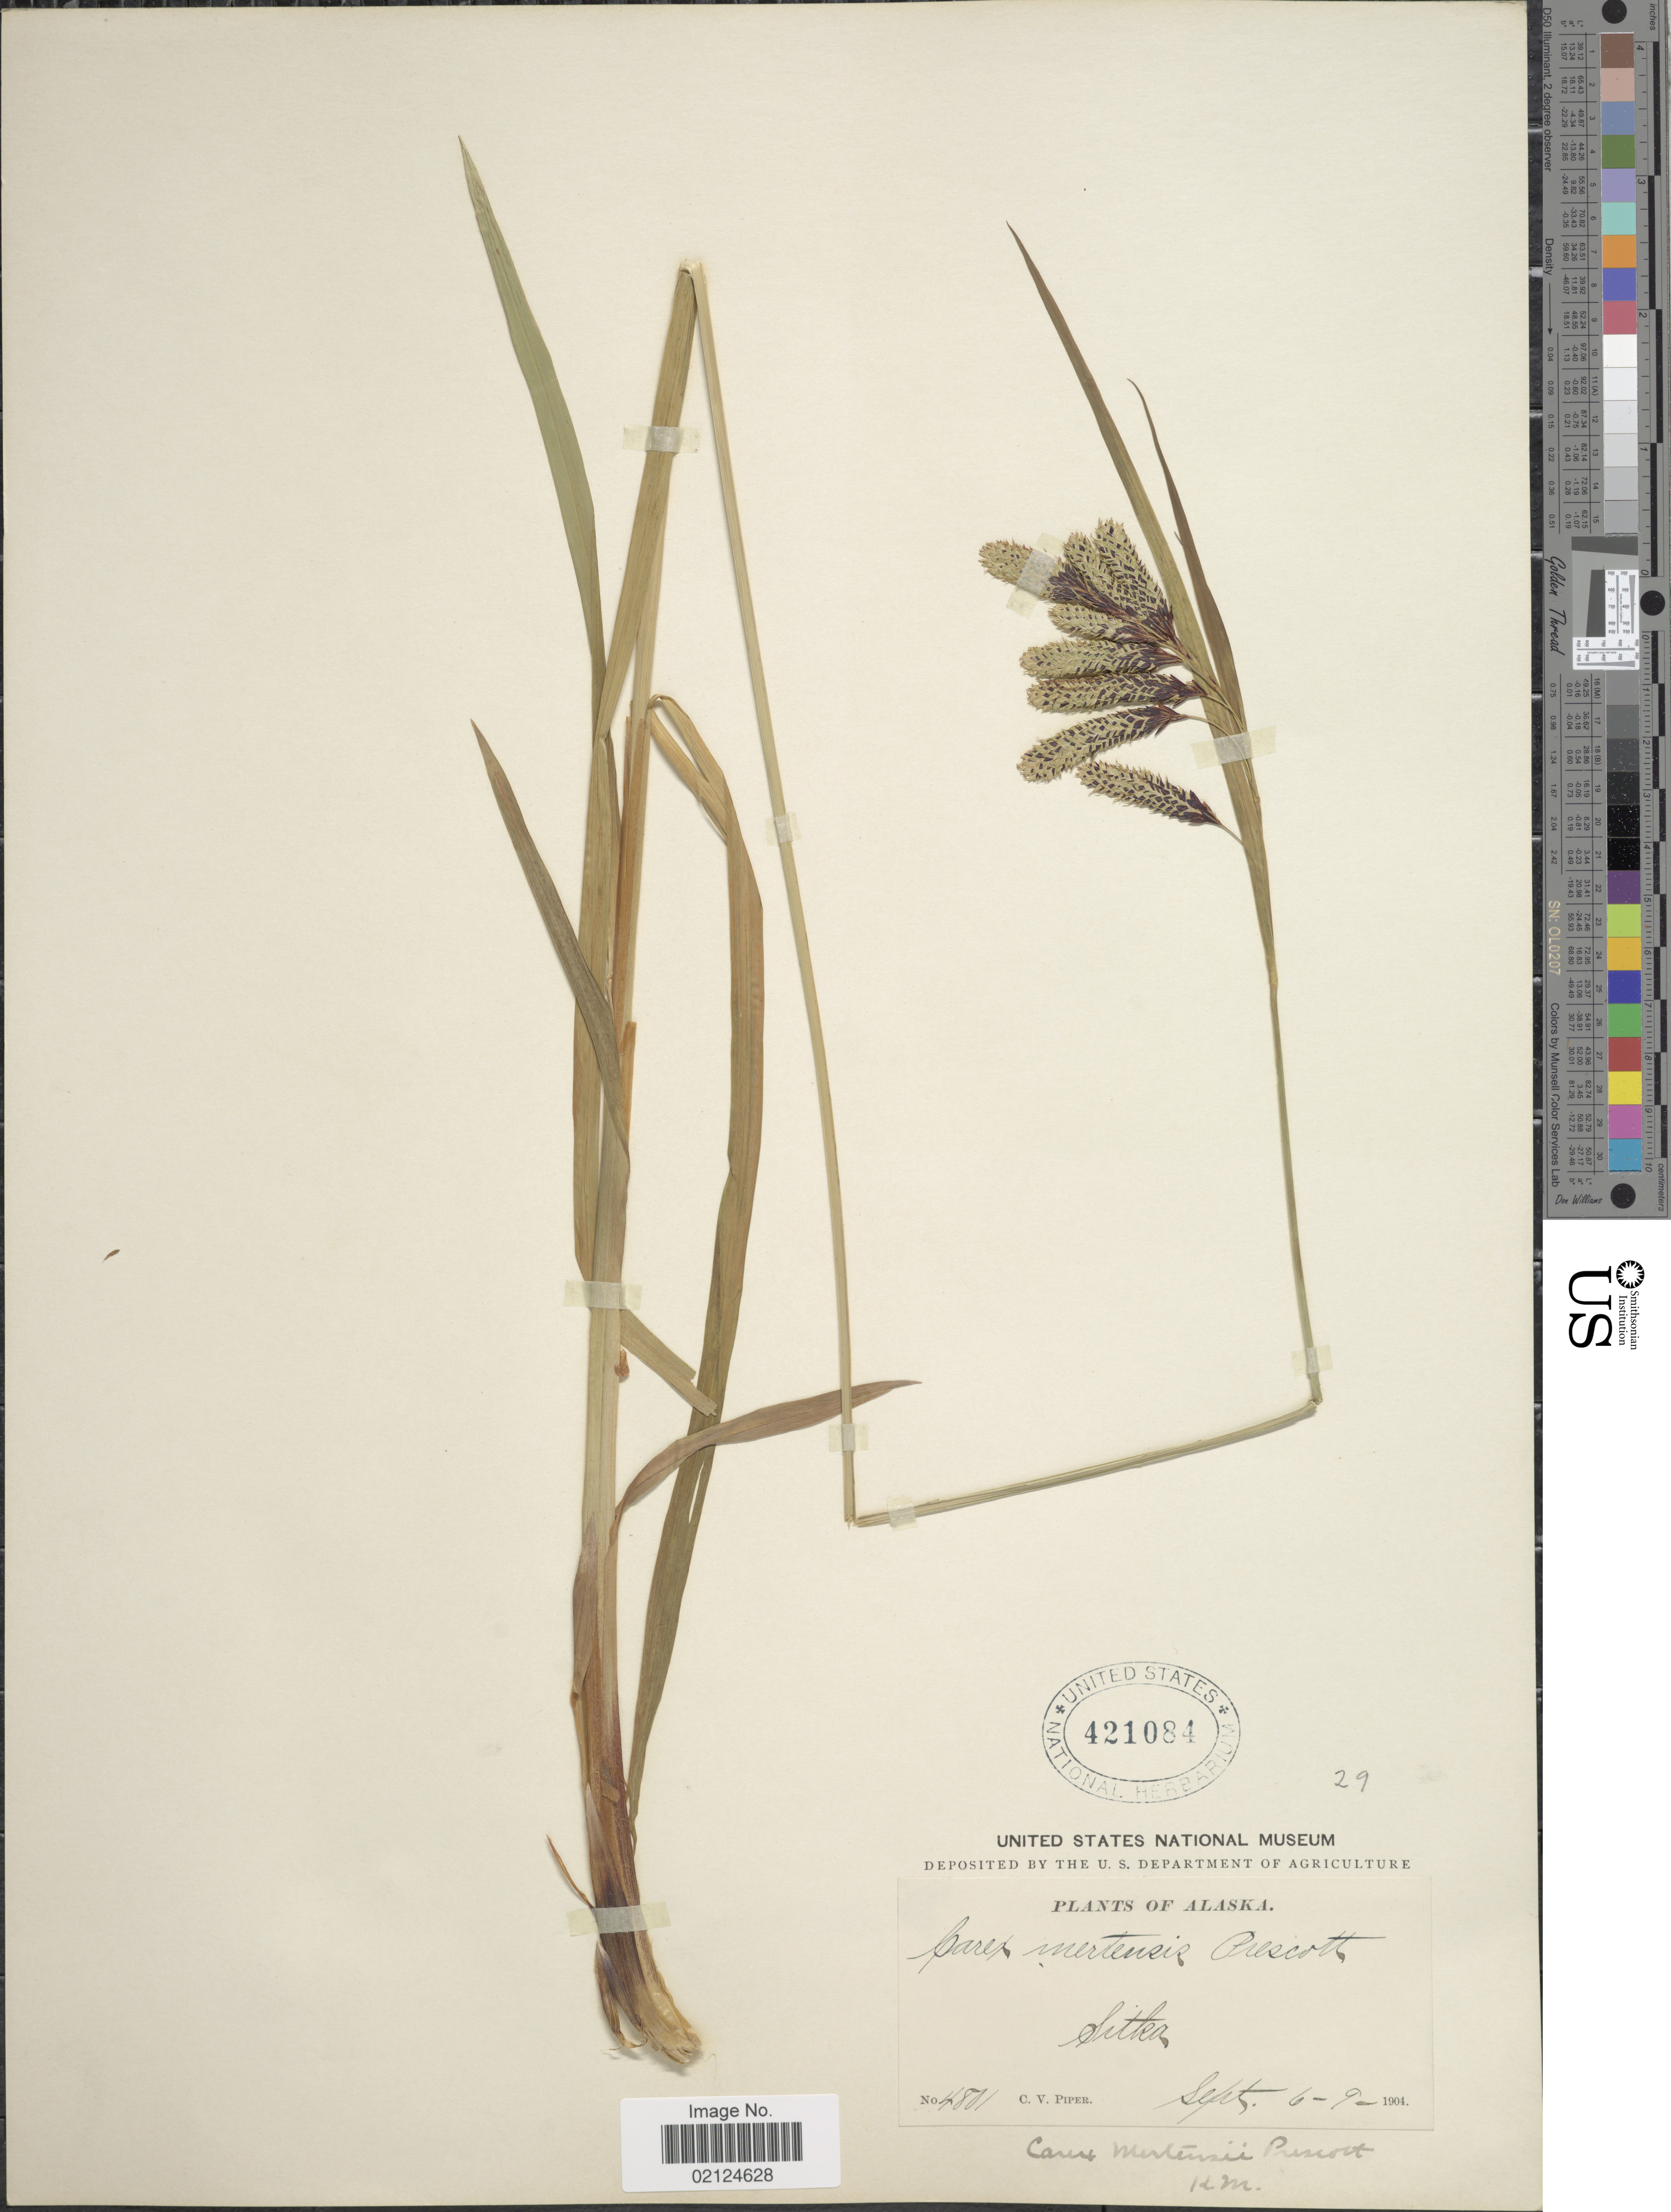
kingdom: Plantae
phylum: Tracheophyta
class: Liliopsida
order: Poales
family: Cyperaceae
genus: Carex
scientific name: Carex mertensii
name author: J.D. Prescott ex Bong.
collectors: C. V. Piper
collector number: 4801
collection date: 1904-09-06/1904-09-09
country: United States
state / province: Alaska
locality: Sitka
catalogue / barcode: US 421084